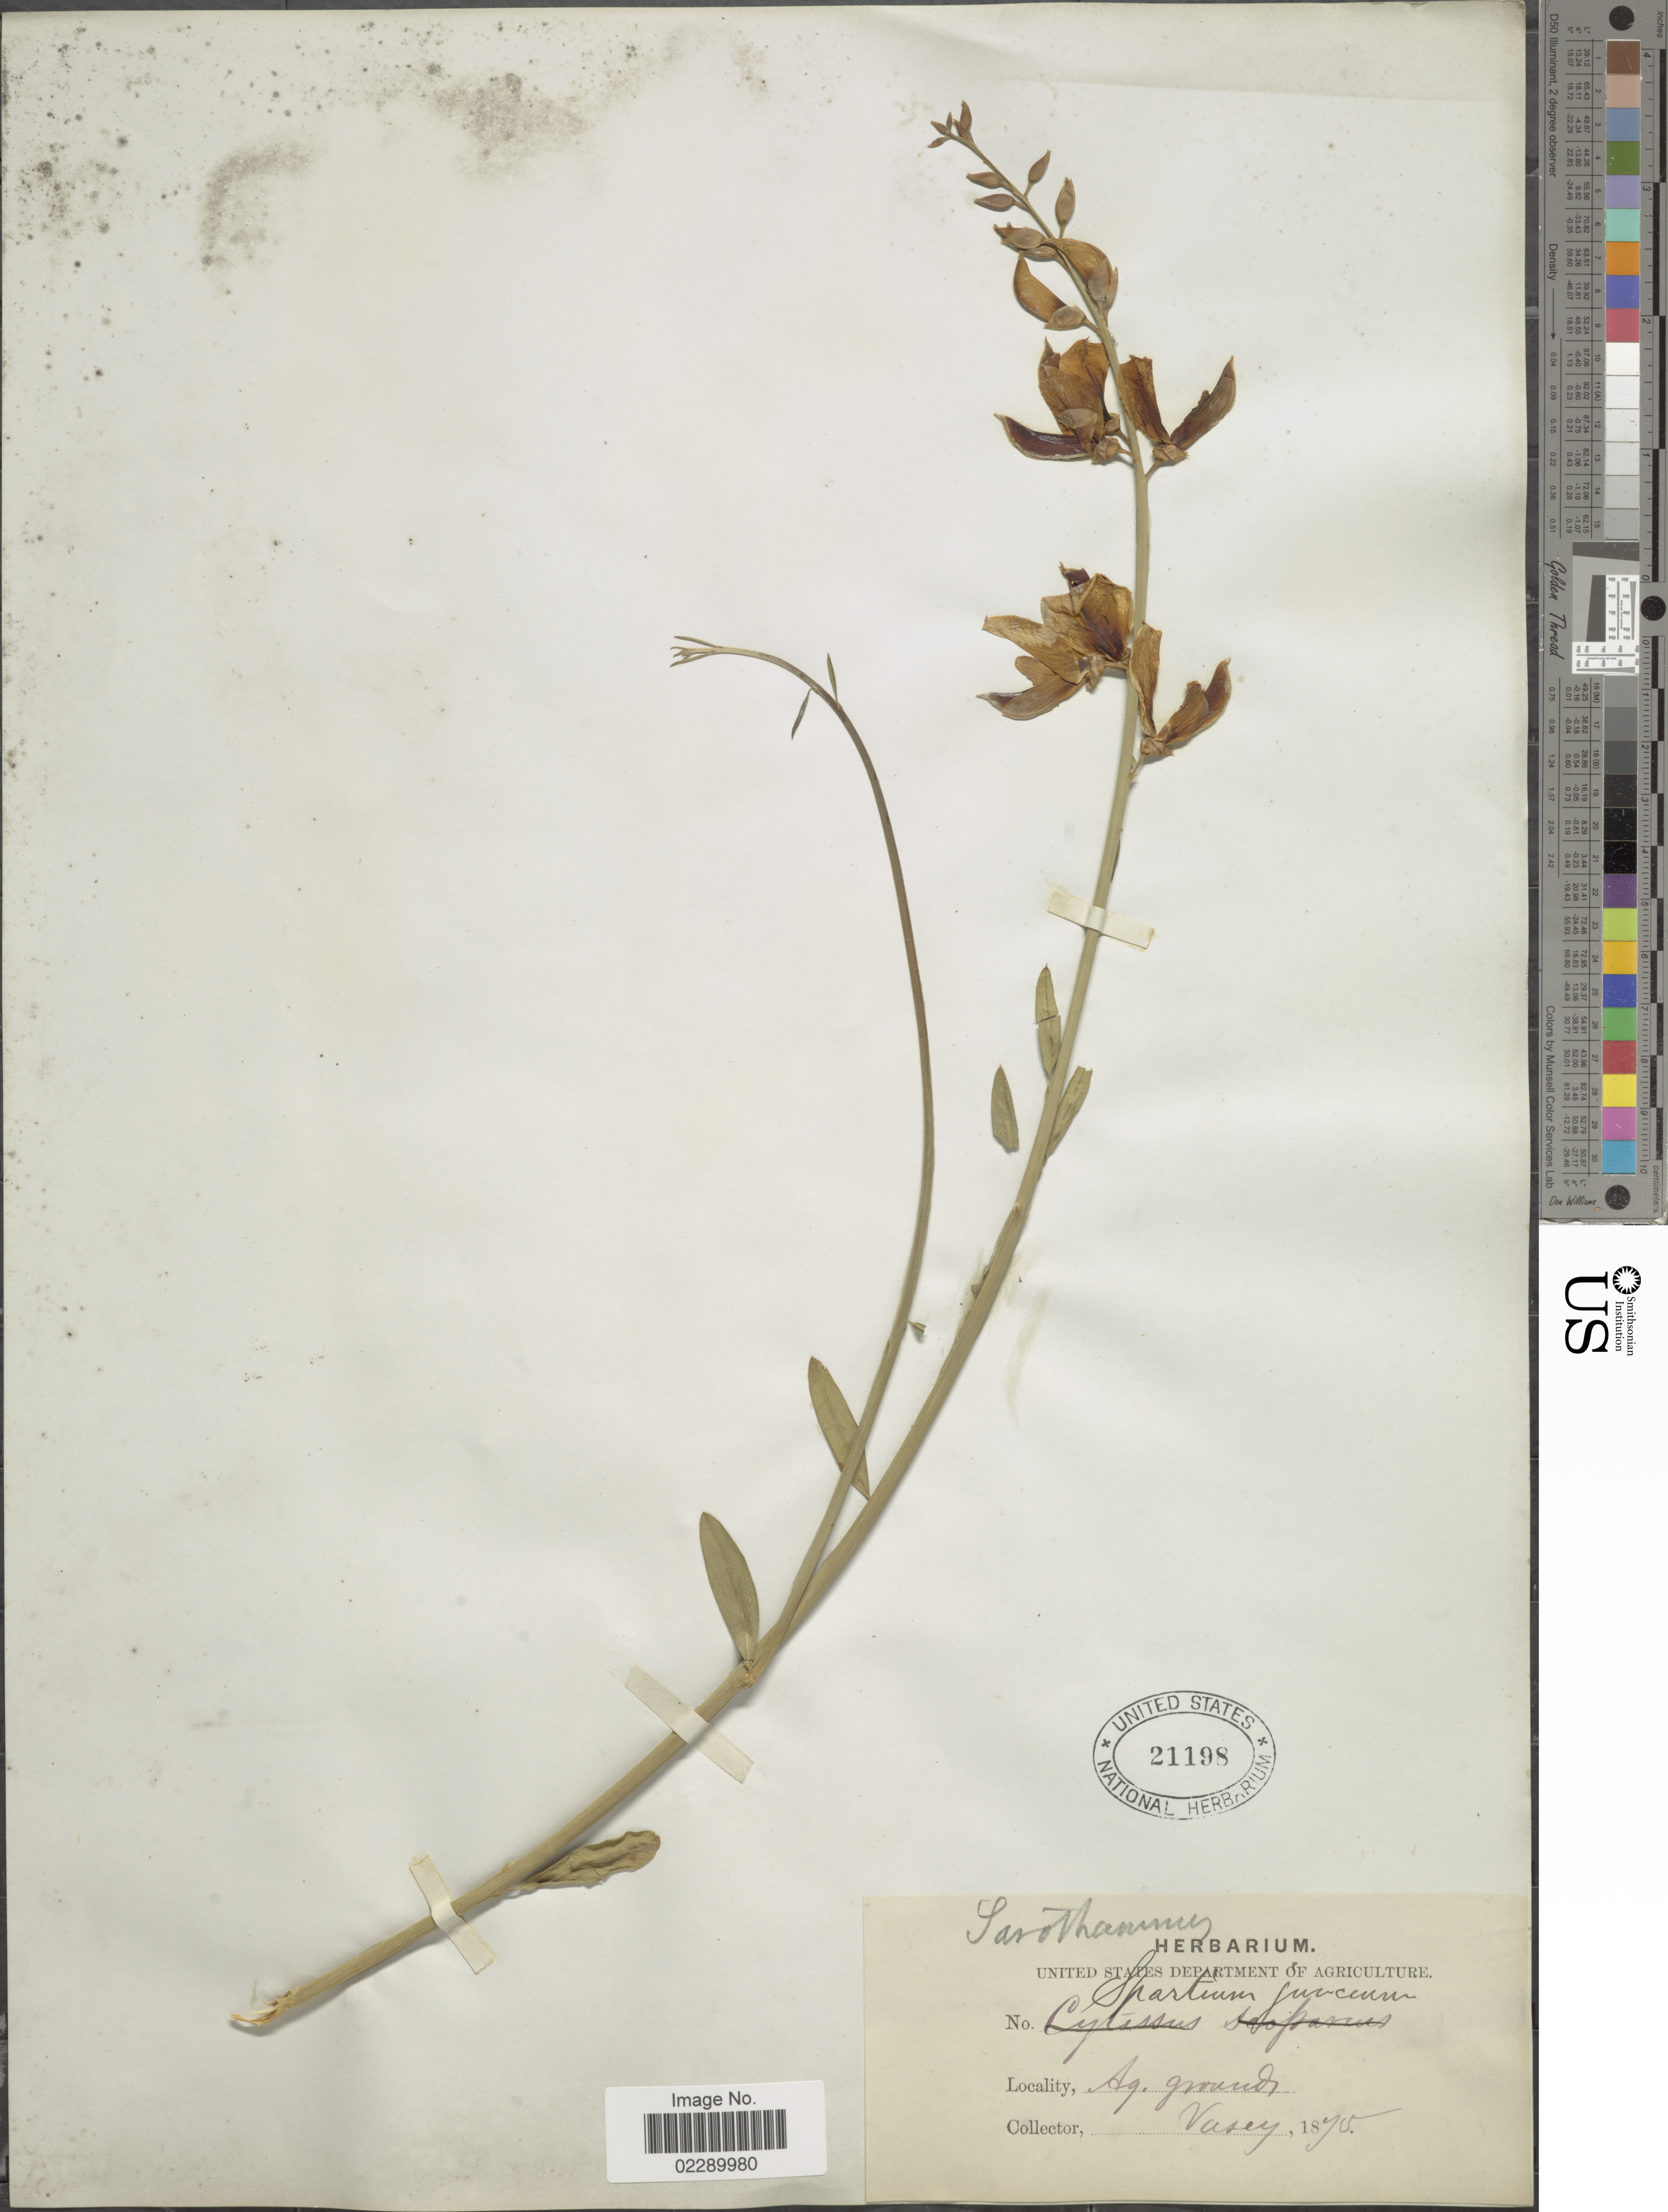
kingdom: Plantae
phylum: Tracheophyta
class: Magnoliopsida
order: Fabales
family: Fabaceae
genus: Spartium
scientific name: Spartium junceum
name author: L.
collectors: Vasey, --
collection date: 1875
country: United States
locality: Ag. grounds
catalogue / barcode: US 21198